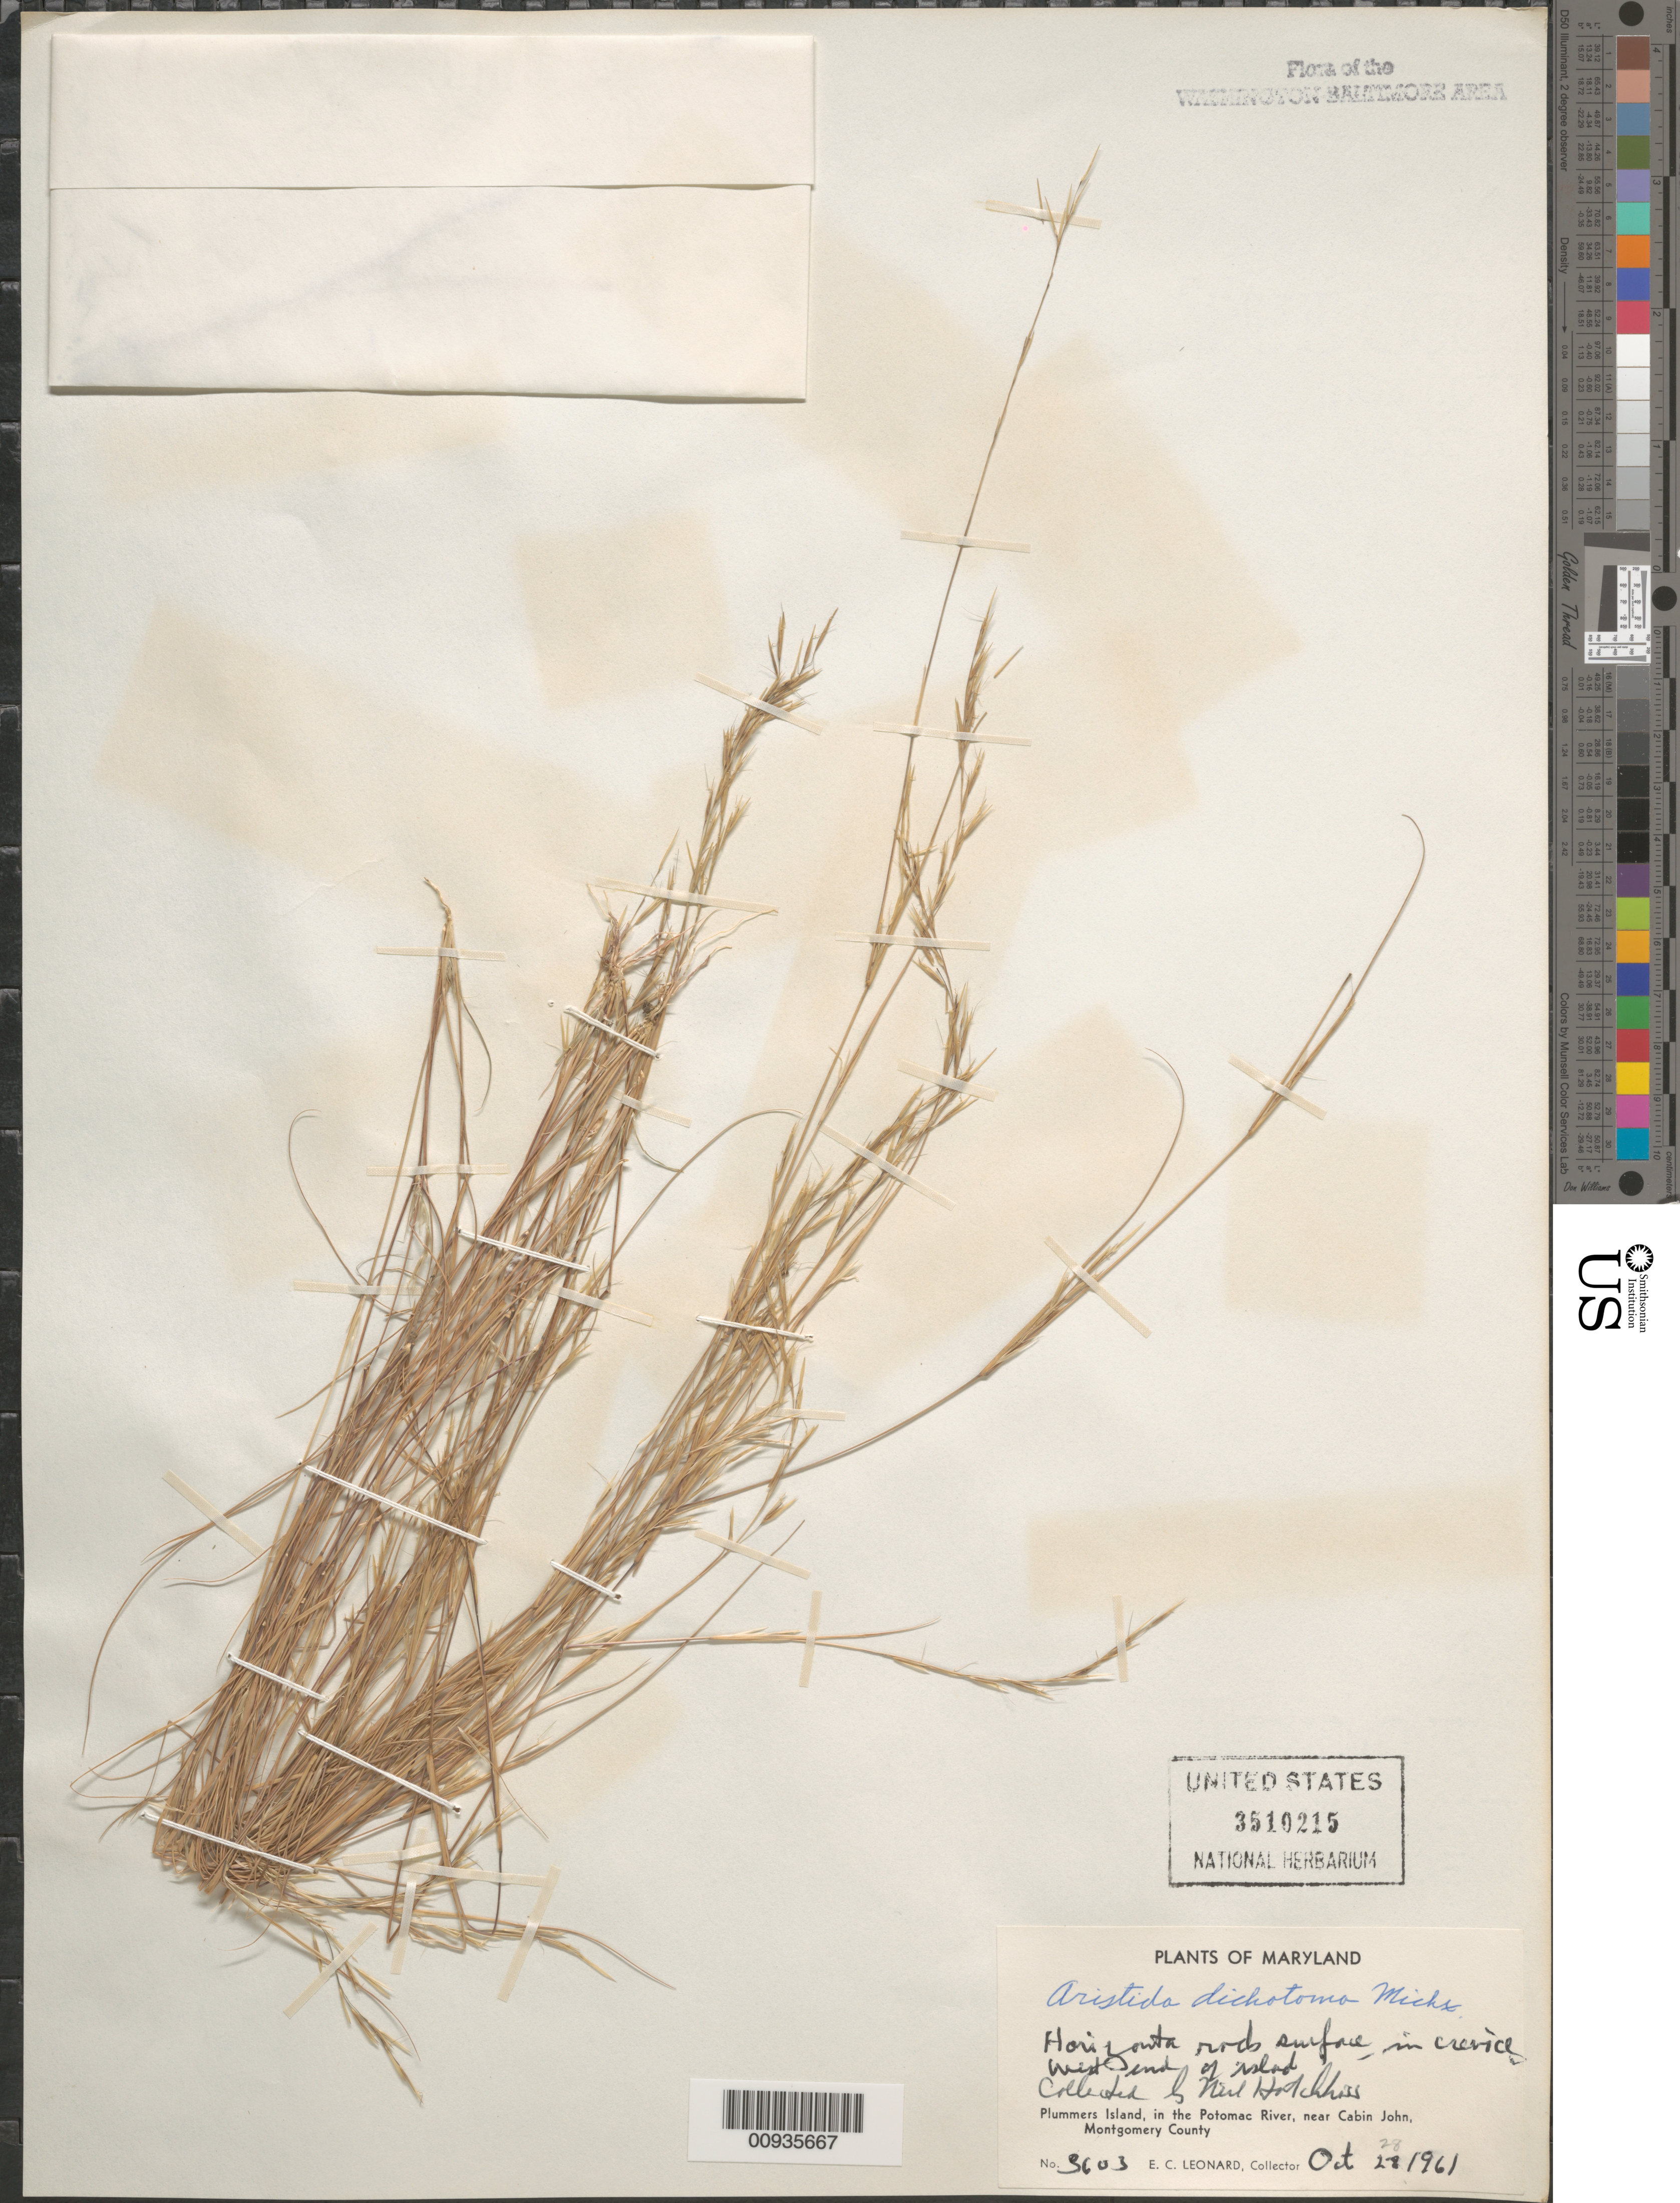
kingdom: Plantae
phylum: Tracheophyta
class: Liliopsida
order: Poales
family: Poaceae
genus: Aristida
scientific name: Aristida dichotoma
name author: Michx.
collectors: E. C. Leonard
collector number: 3603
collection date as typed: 28 Oct 1961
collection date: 1961-10-28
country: United States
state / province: Maryland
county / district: Montgomery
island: Plummers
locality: Plummers Island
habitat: horizontal rock surface in crevice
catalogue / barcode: US 3510215